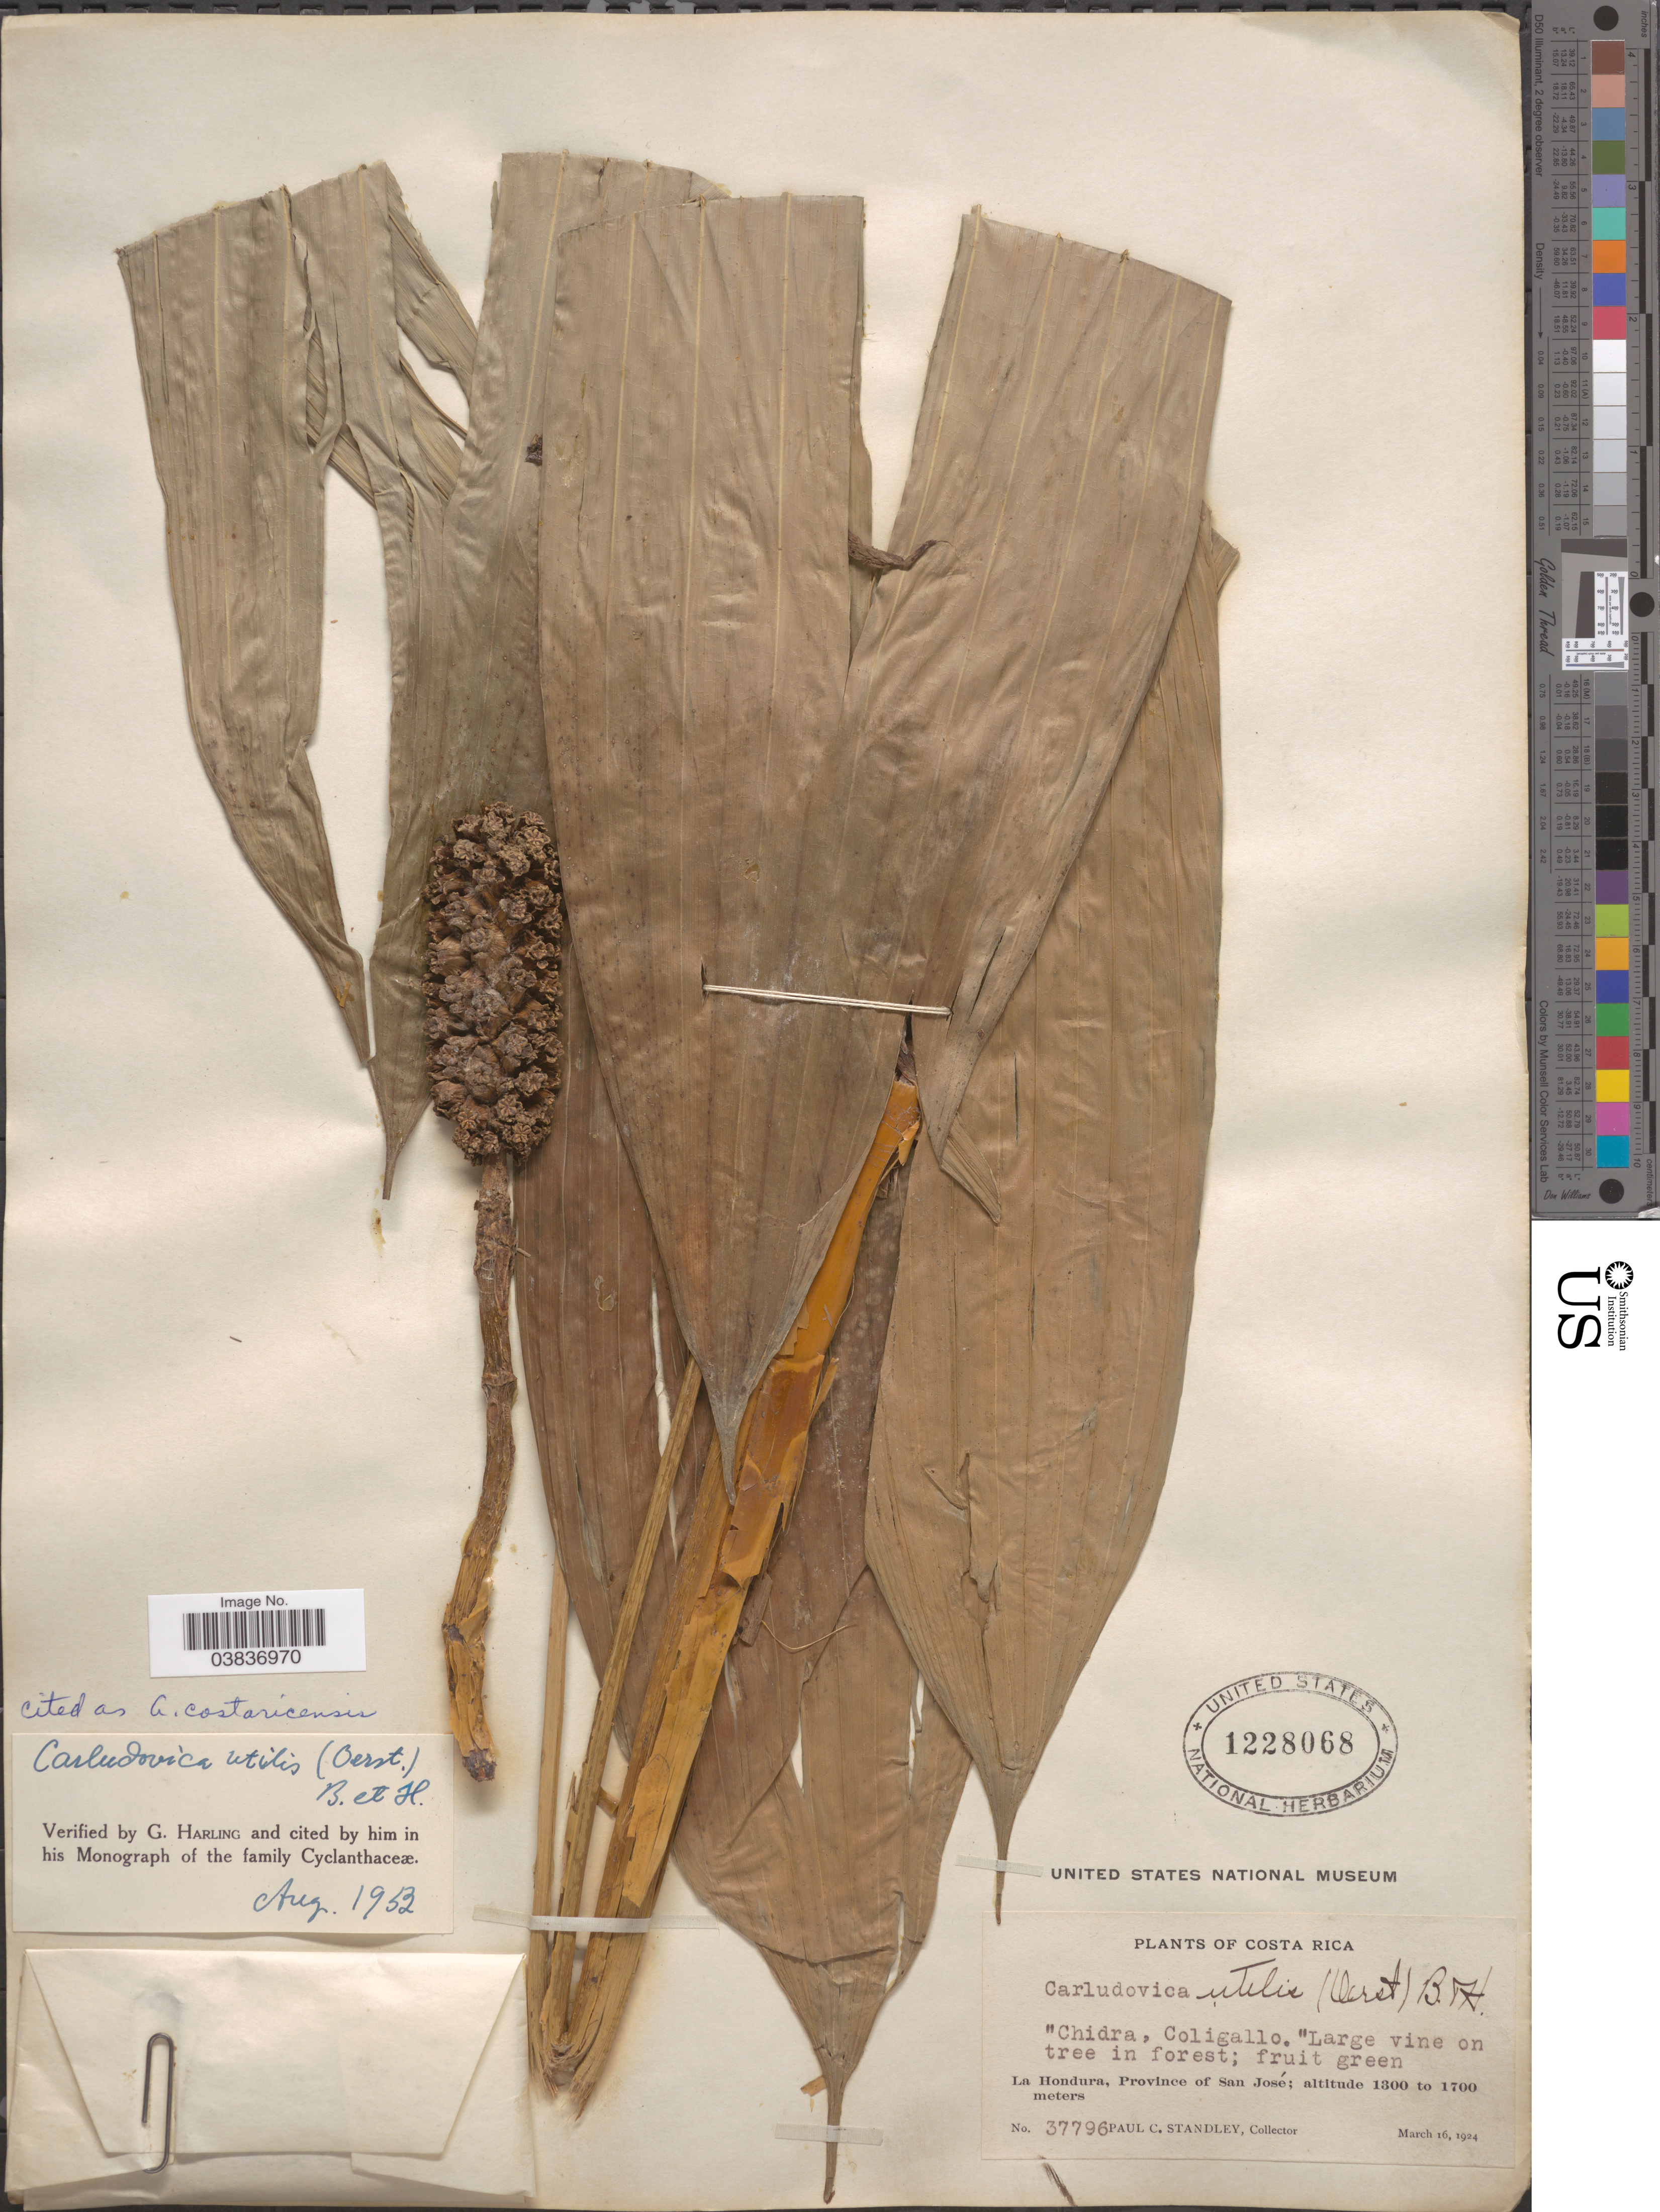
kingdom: Plantae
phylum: Tracheophyta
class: Liliopsida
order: Pandanales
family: Cyclanthaceae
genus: Asplundia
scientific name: Asplundia costaricensis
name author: Harling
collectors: P. C. Standley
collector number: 37796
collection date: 1924-03-16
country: Costa Rica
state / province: San José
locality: La Hondura.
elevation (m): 1300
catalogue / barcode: US 1228068